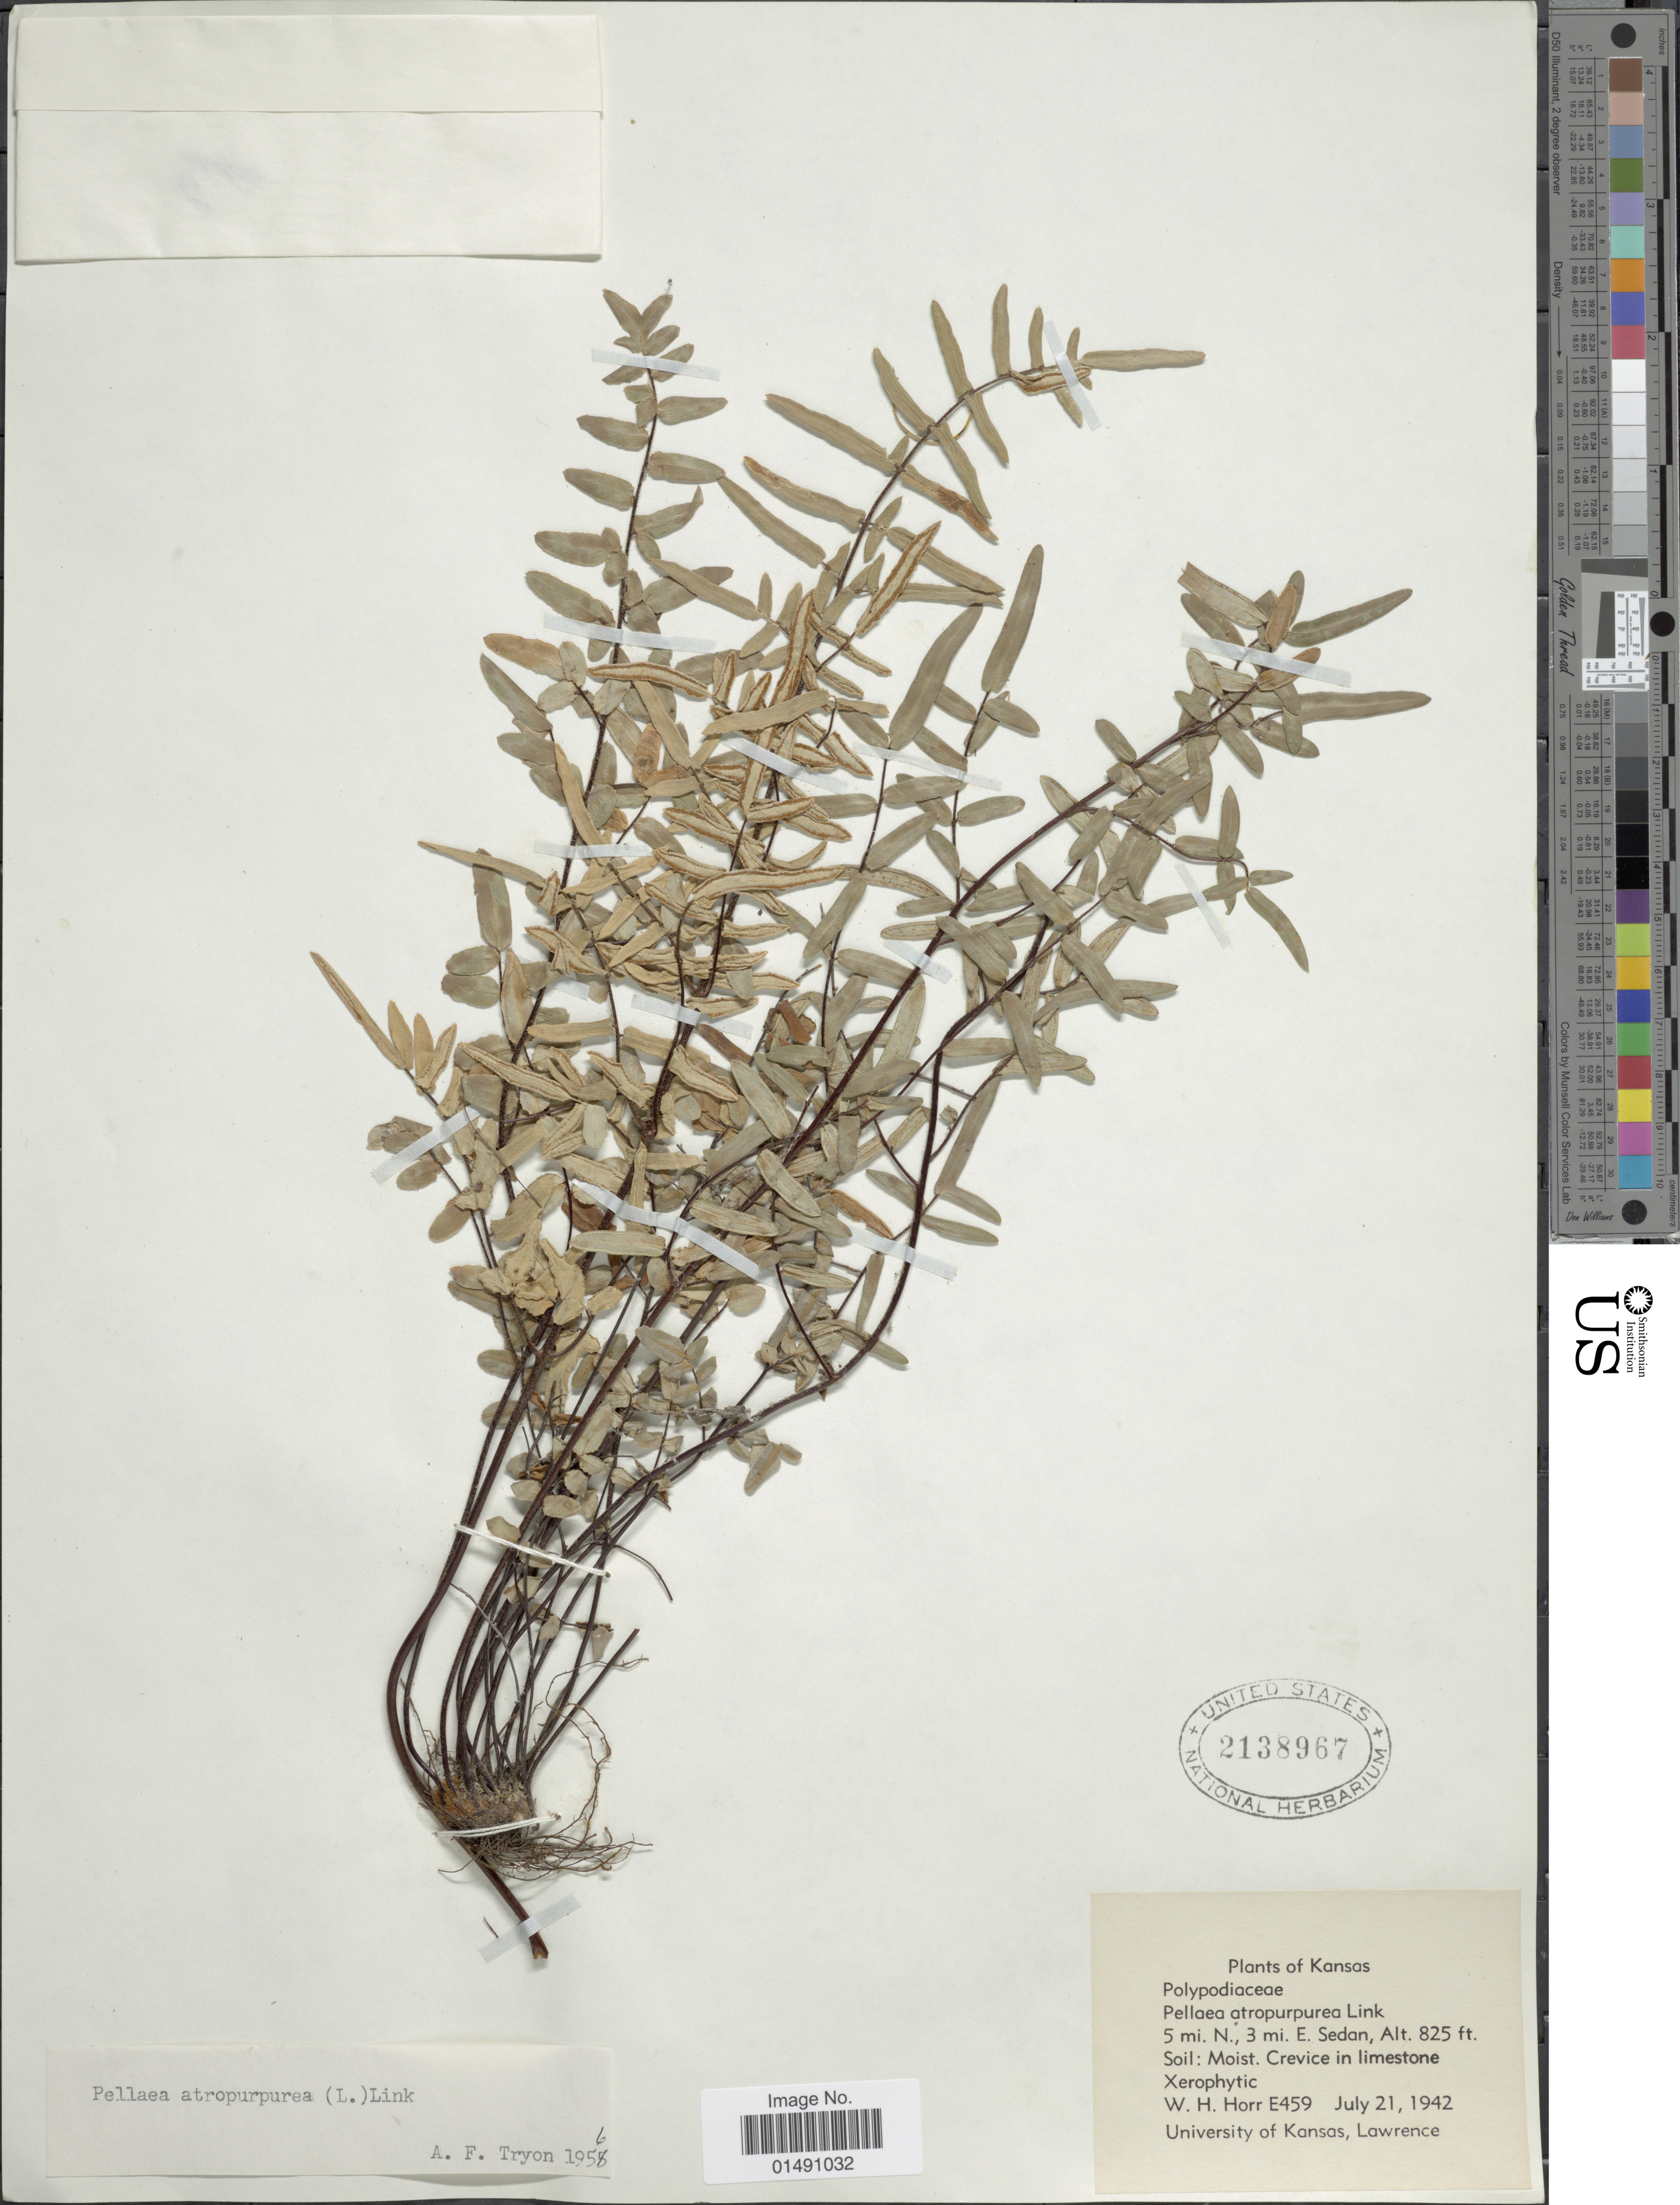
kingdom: Plantae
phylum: Tracheophyta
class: Polypodiopsida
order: Polypodiales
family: Pteridaceae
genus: Pellaea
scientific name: Pellaea atropurpurea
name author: (L.) Link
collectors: W. H. Horr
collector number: E459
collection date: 1942-07-21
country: United States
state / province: Kansas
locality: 5 mi. N., 3 mi. E Sedan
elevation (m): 251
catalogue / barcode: US 2138967